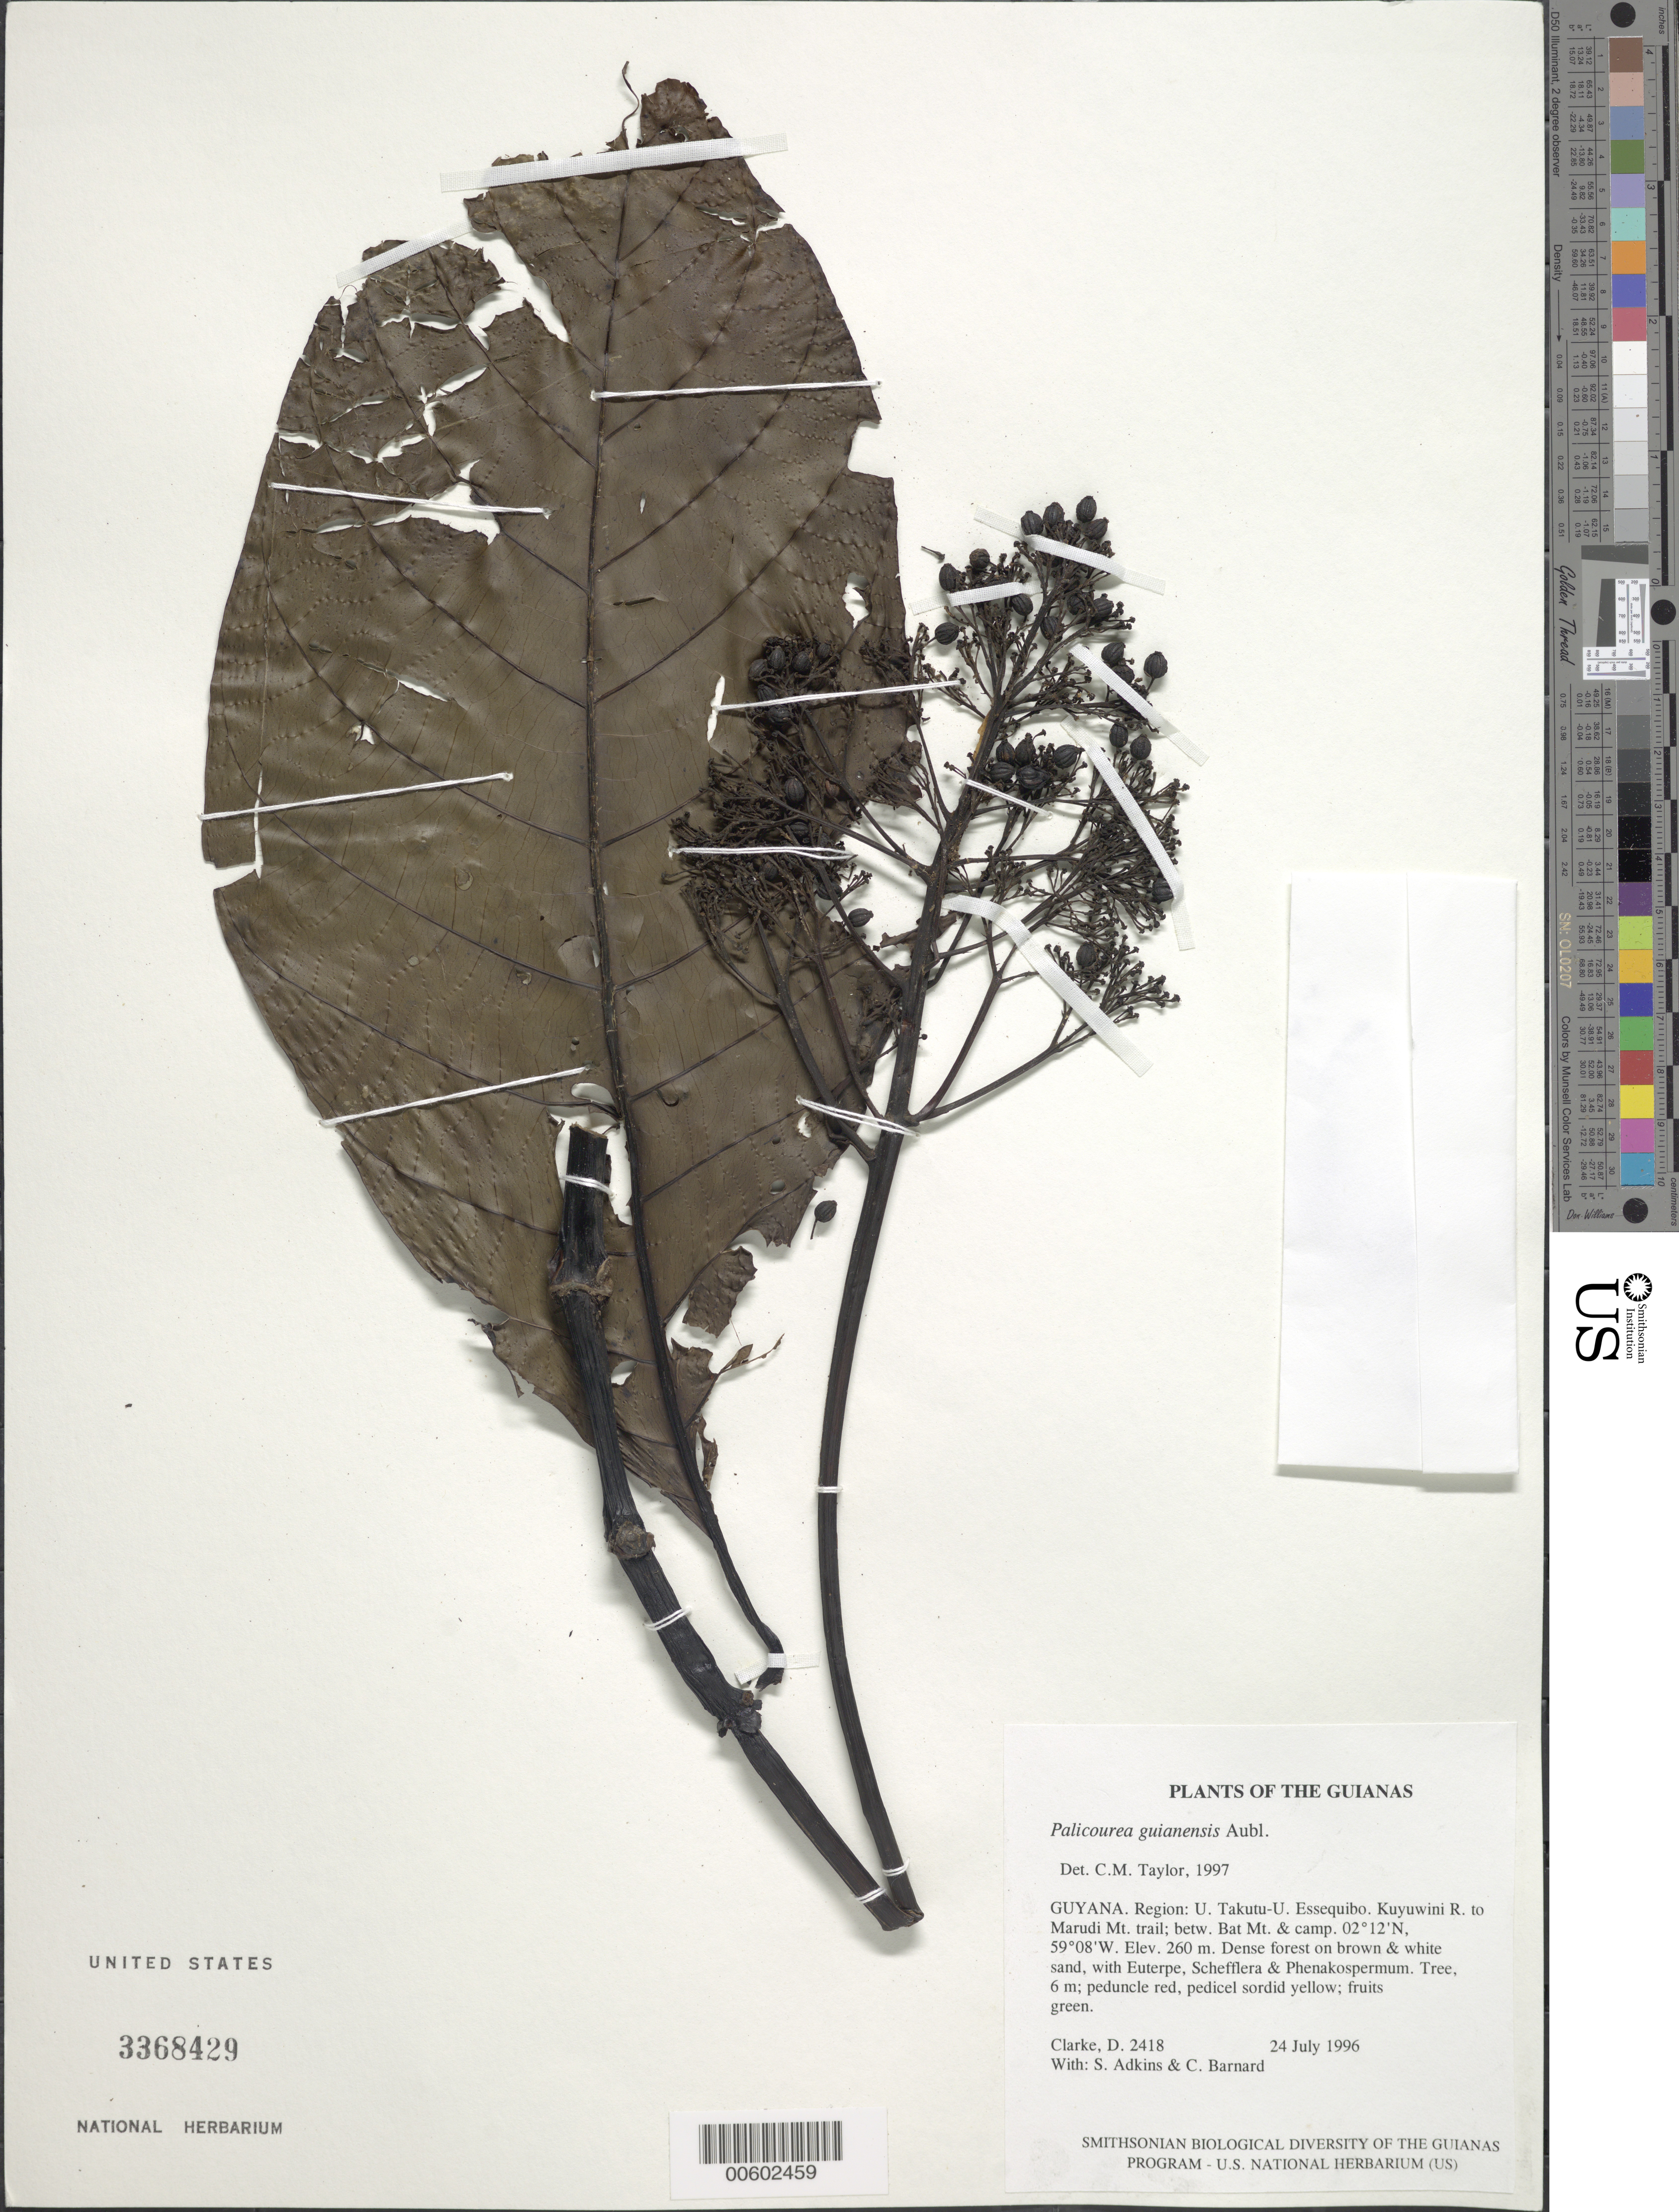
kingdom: Plantae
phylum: Tracheophyta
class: Magnoliopsida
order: Gentianales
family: Rubiaceae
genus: Palicourea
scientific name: Palicourea guianensis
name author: Aubl.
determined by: Taylor, Charlotte M.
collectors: H. D. Clarke, S. Adkins & C. Bernard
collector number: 2418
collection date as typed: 24 July 1996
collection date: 1996-07-24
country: Guyana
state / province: U. Takutu-U. Essequibo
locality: Kuyuwini R. to Marudi Mt. trail; betw. Bat Mt. & camp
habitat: Dense forest on brown & white sand, with Euterpe, Schefflera & Phenakospermum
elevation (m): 260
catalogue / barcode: US 3368429